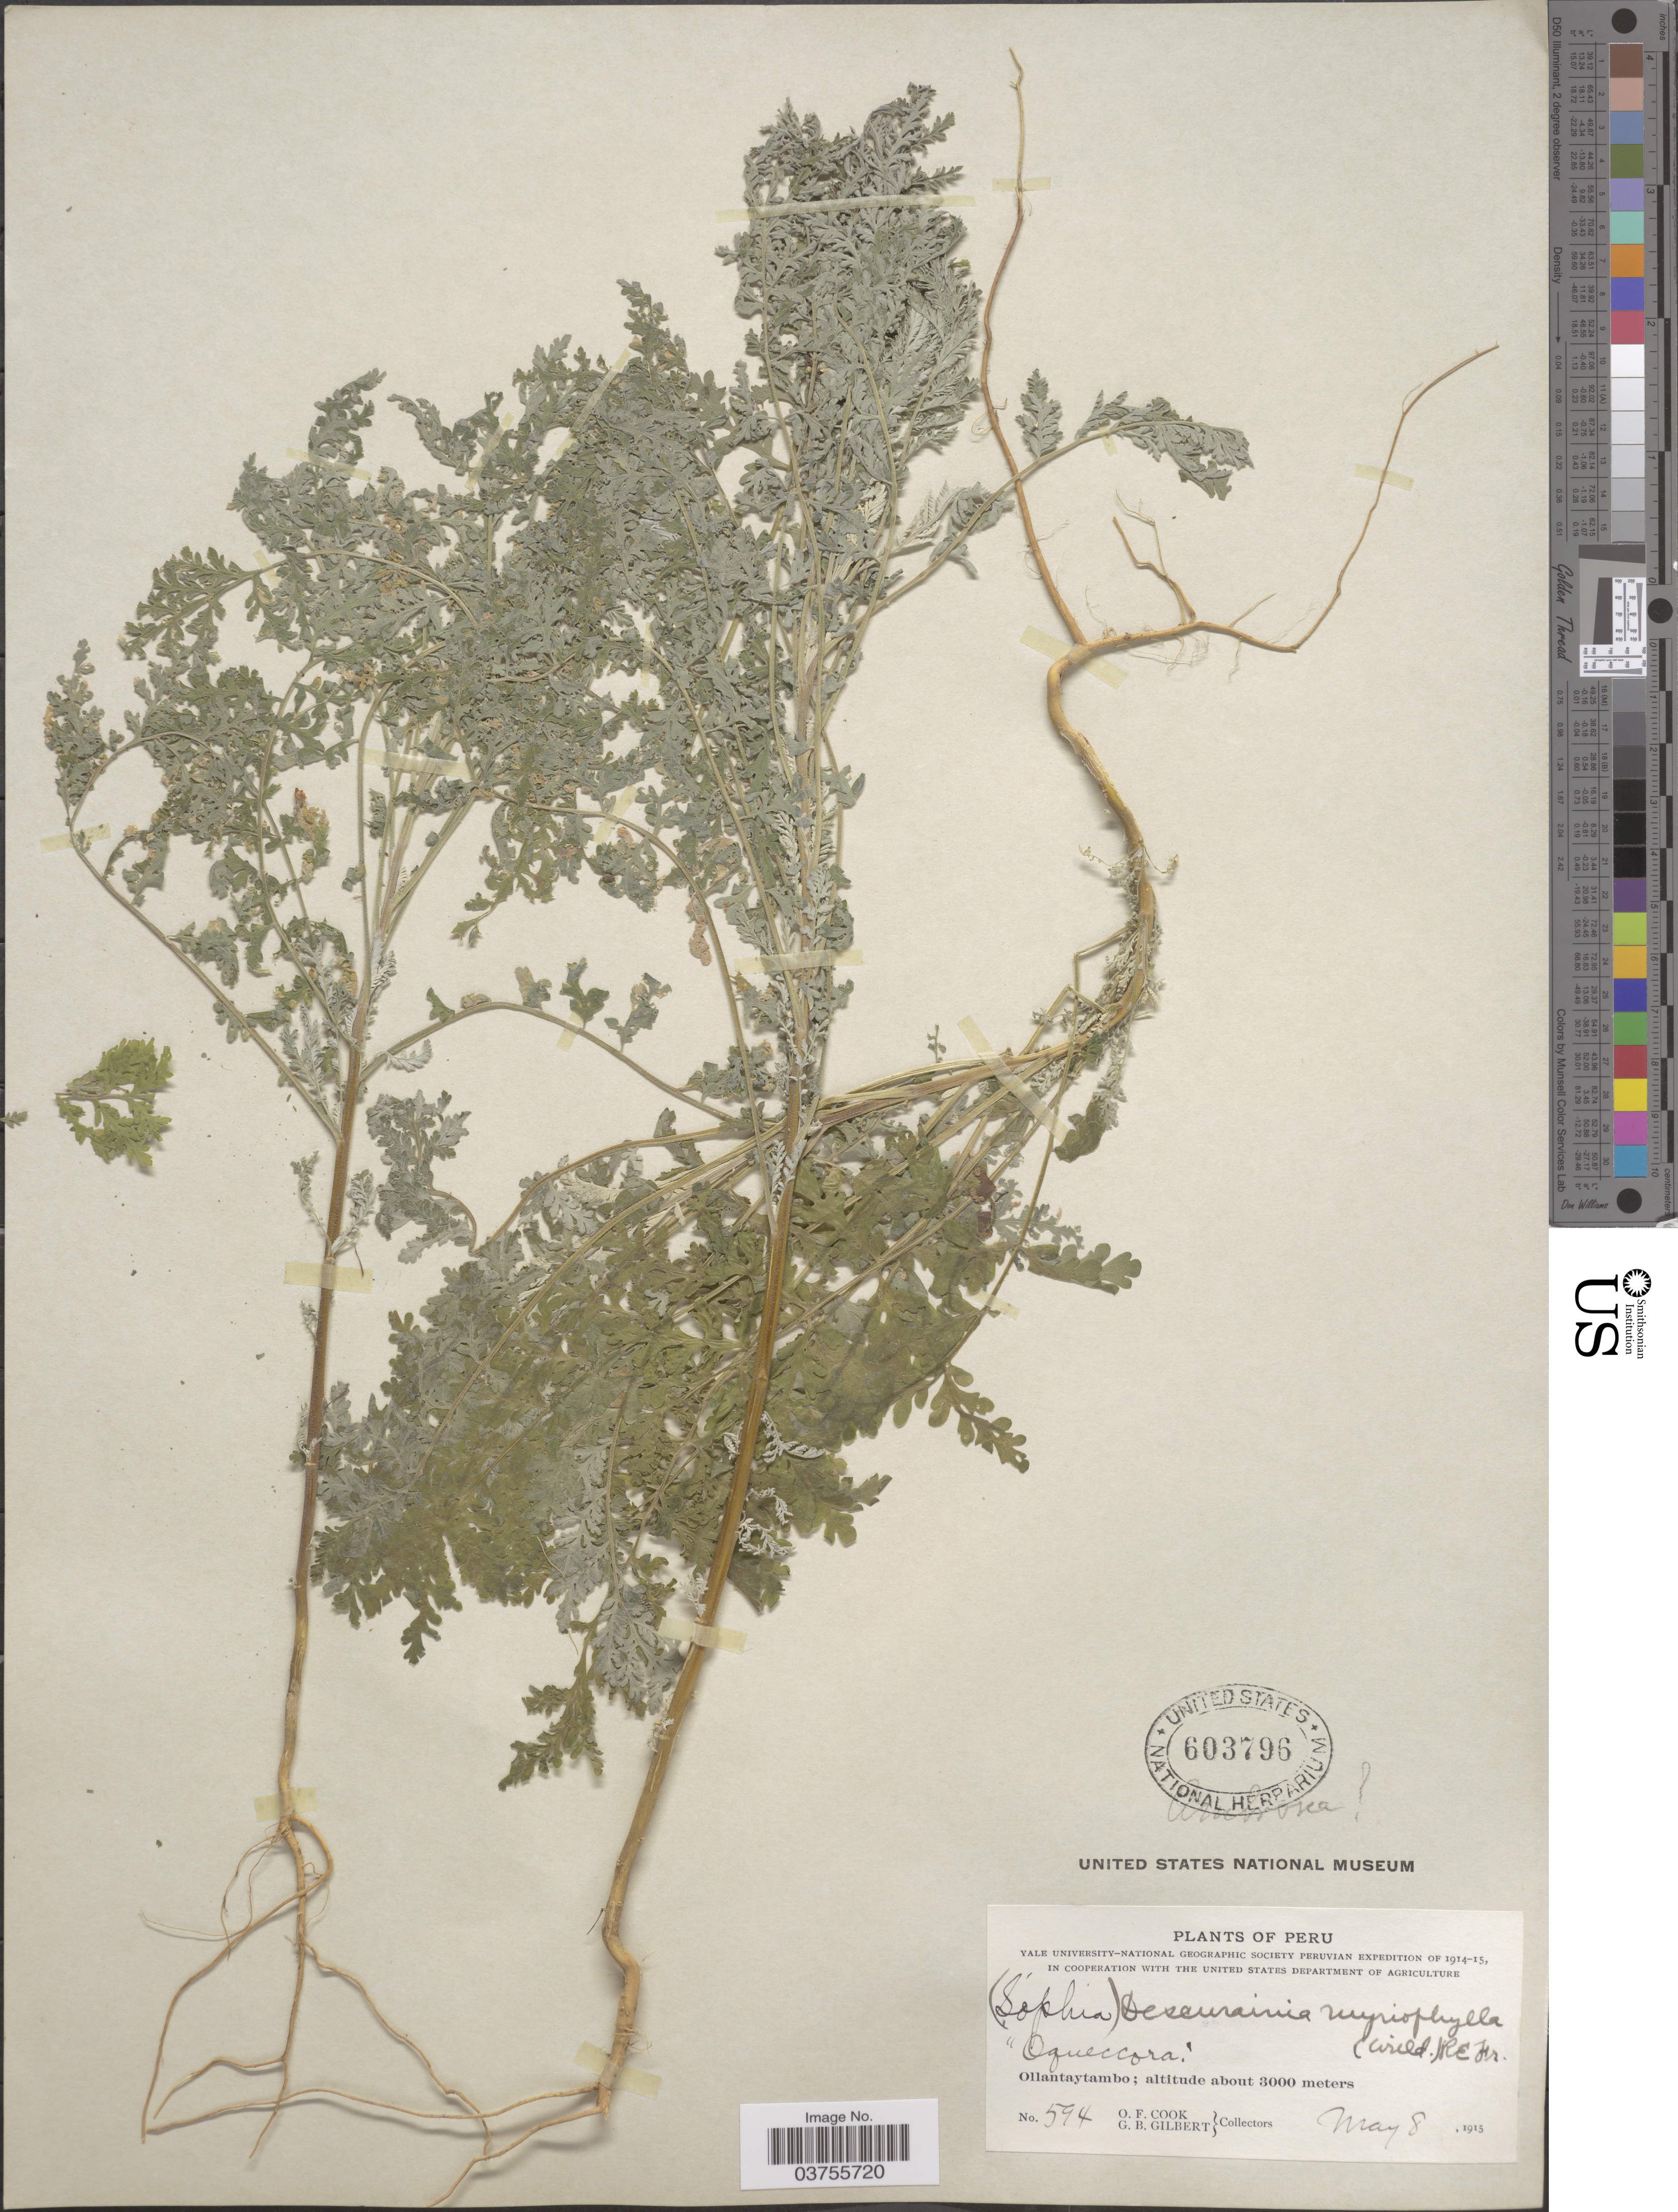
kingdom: Plantae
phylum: Tracheophyta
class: Magnoliopsida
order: Brassicales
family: Brassicaceae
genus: Descurainia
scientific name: Descurainia myriophylla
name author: (Willd.) R.E. Fr.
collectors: O. F. Cook & G. B. Gilbert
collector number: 594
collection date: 1915-05-08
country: Peru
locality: Ollantaytambo.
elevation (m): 3000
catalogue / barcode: US 603796